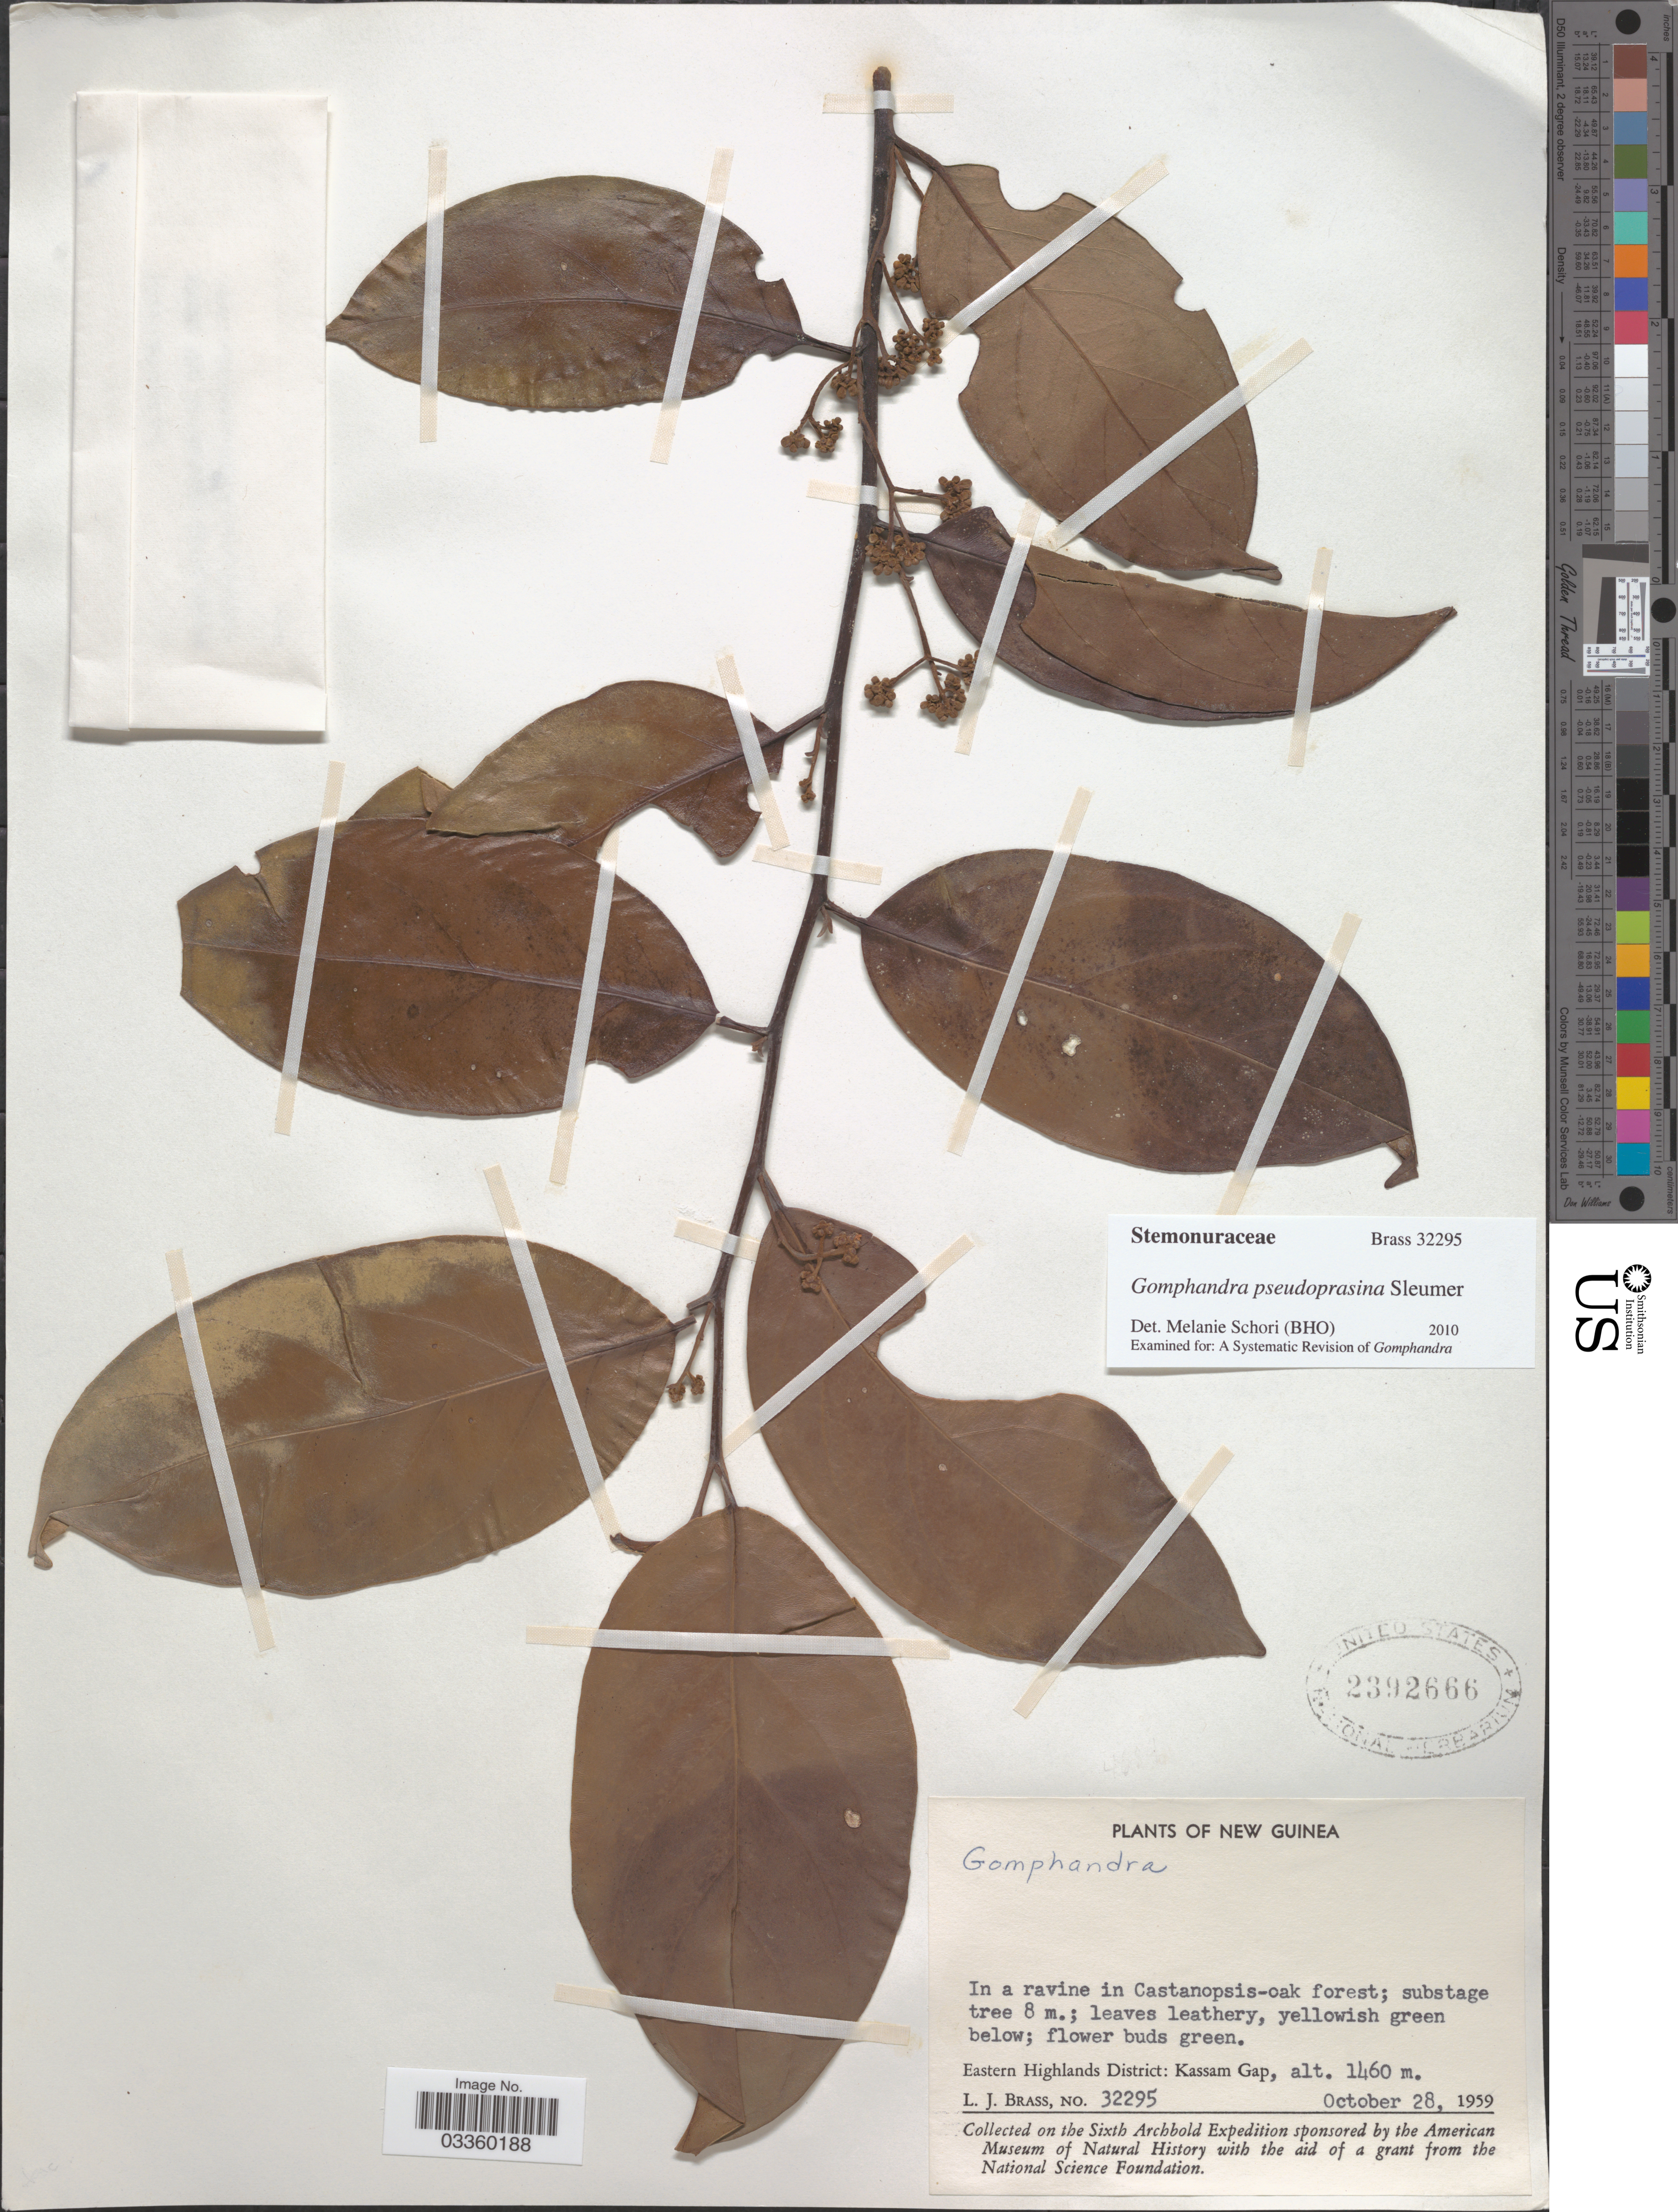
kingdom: Plantae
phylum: Tracheophyta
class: Magnoliopsida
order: Cardiopteridales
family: Stemonuraceae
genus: Gomphandra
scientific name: Gomphandra pseudoprasina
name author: Sleumer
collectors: L. J. Brass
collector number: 32295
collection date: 1959-10-28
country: Papua New Guinea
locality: New Guinea. Eastern Higlands District: Kassam Gap.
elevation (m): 1460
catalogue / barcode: US 2392666